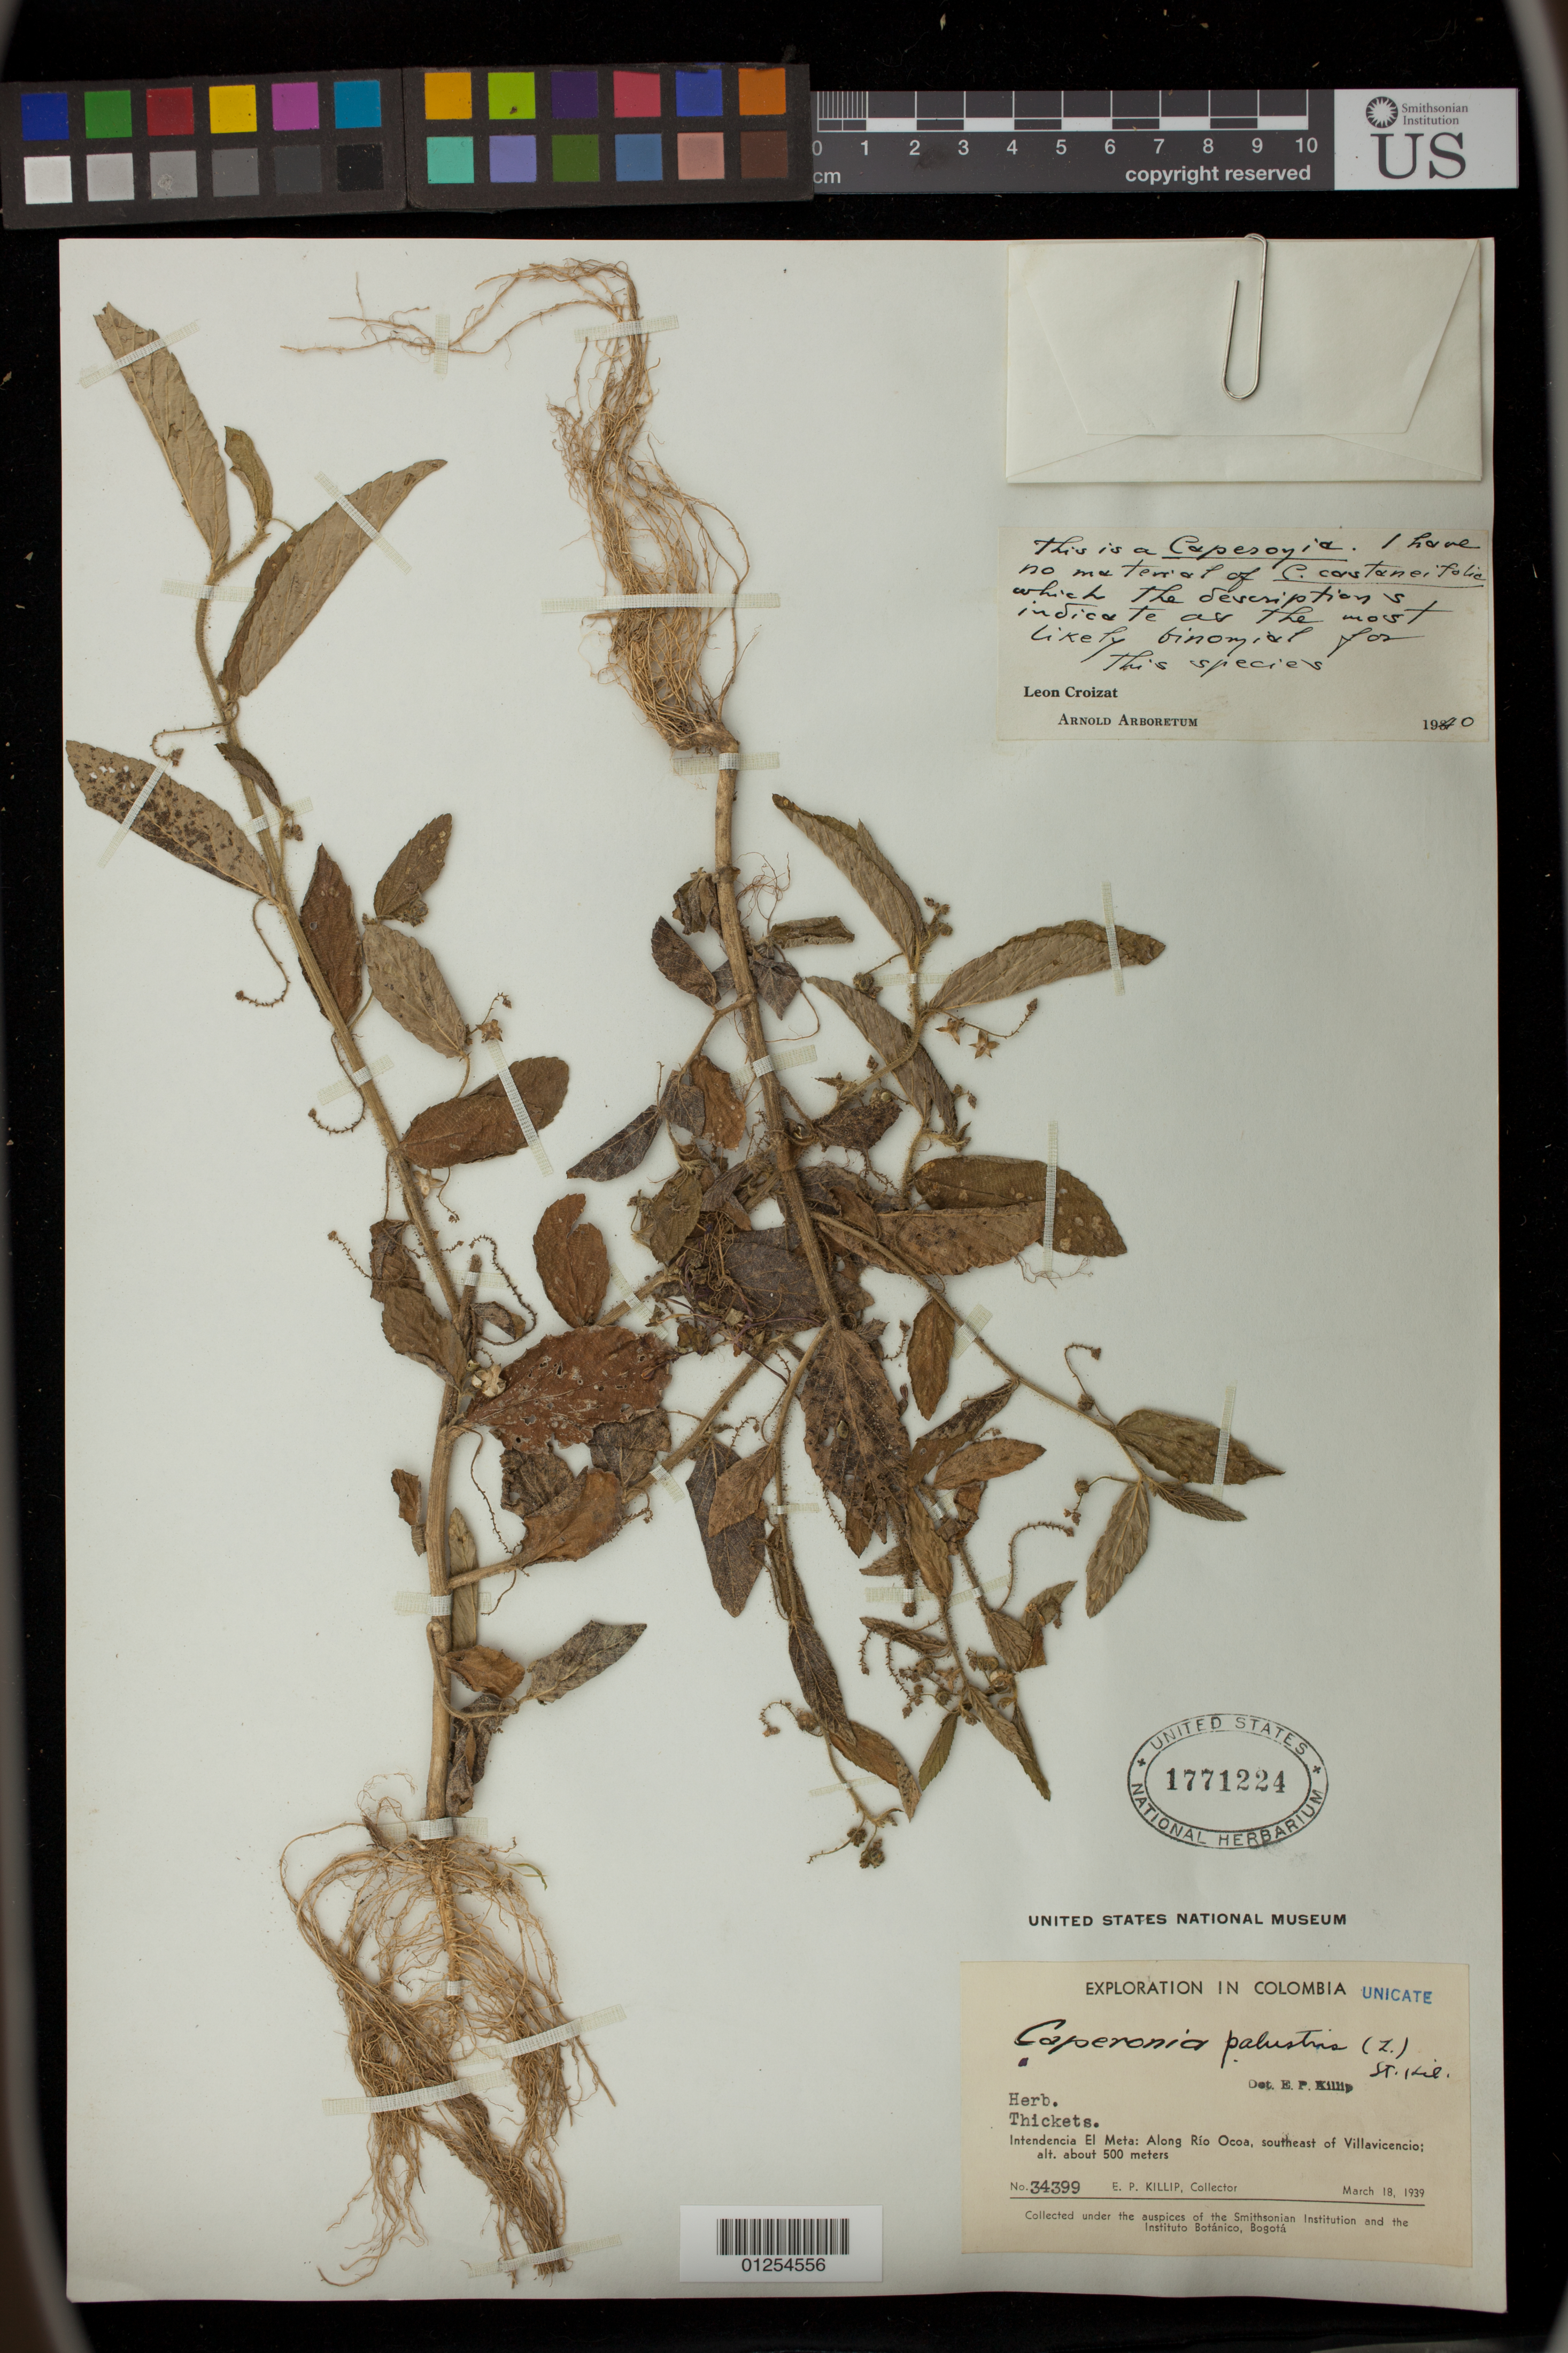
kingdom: Plantae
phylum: Tracheophyta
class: Magnoliopsida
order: Malpighiales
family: Euphorbiaceae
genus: Caperonia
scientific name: Caperonia neglecta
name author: G.L. Webster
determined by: Külkamp, Josimar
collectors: E. P. Killip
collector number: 34399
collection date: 1939-03-18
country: Colombia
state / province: Meta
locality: Intendencia El Meta: Along Rio Ocoa, southeast of Villavicencio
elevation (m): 500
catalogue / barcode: US 1771224